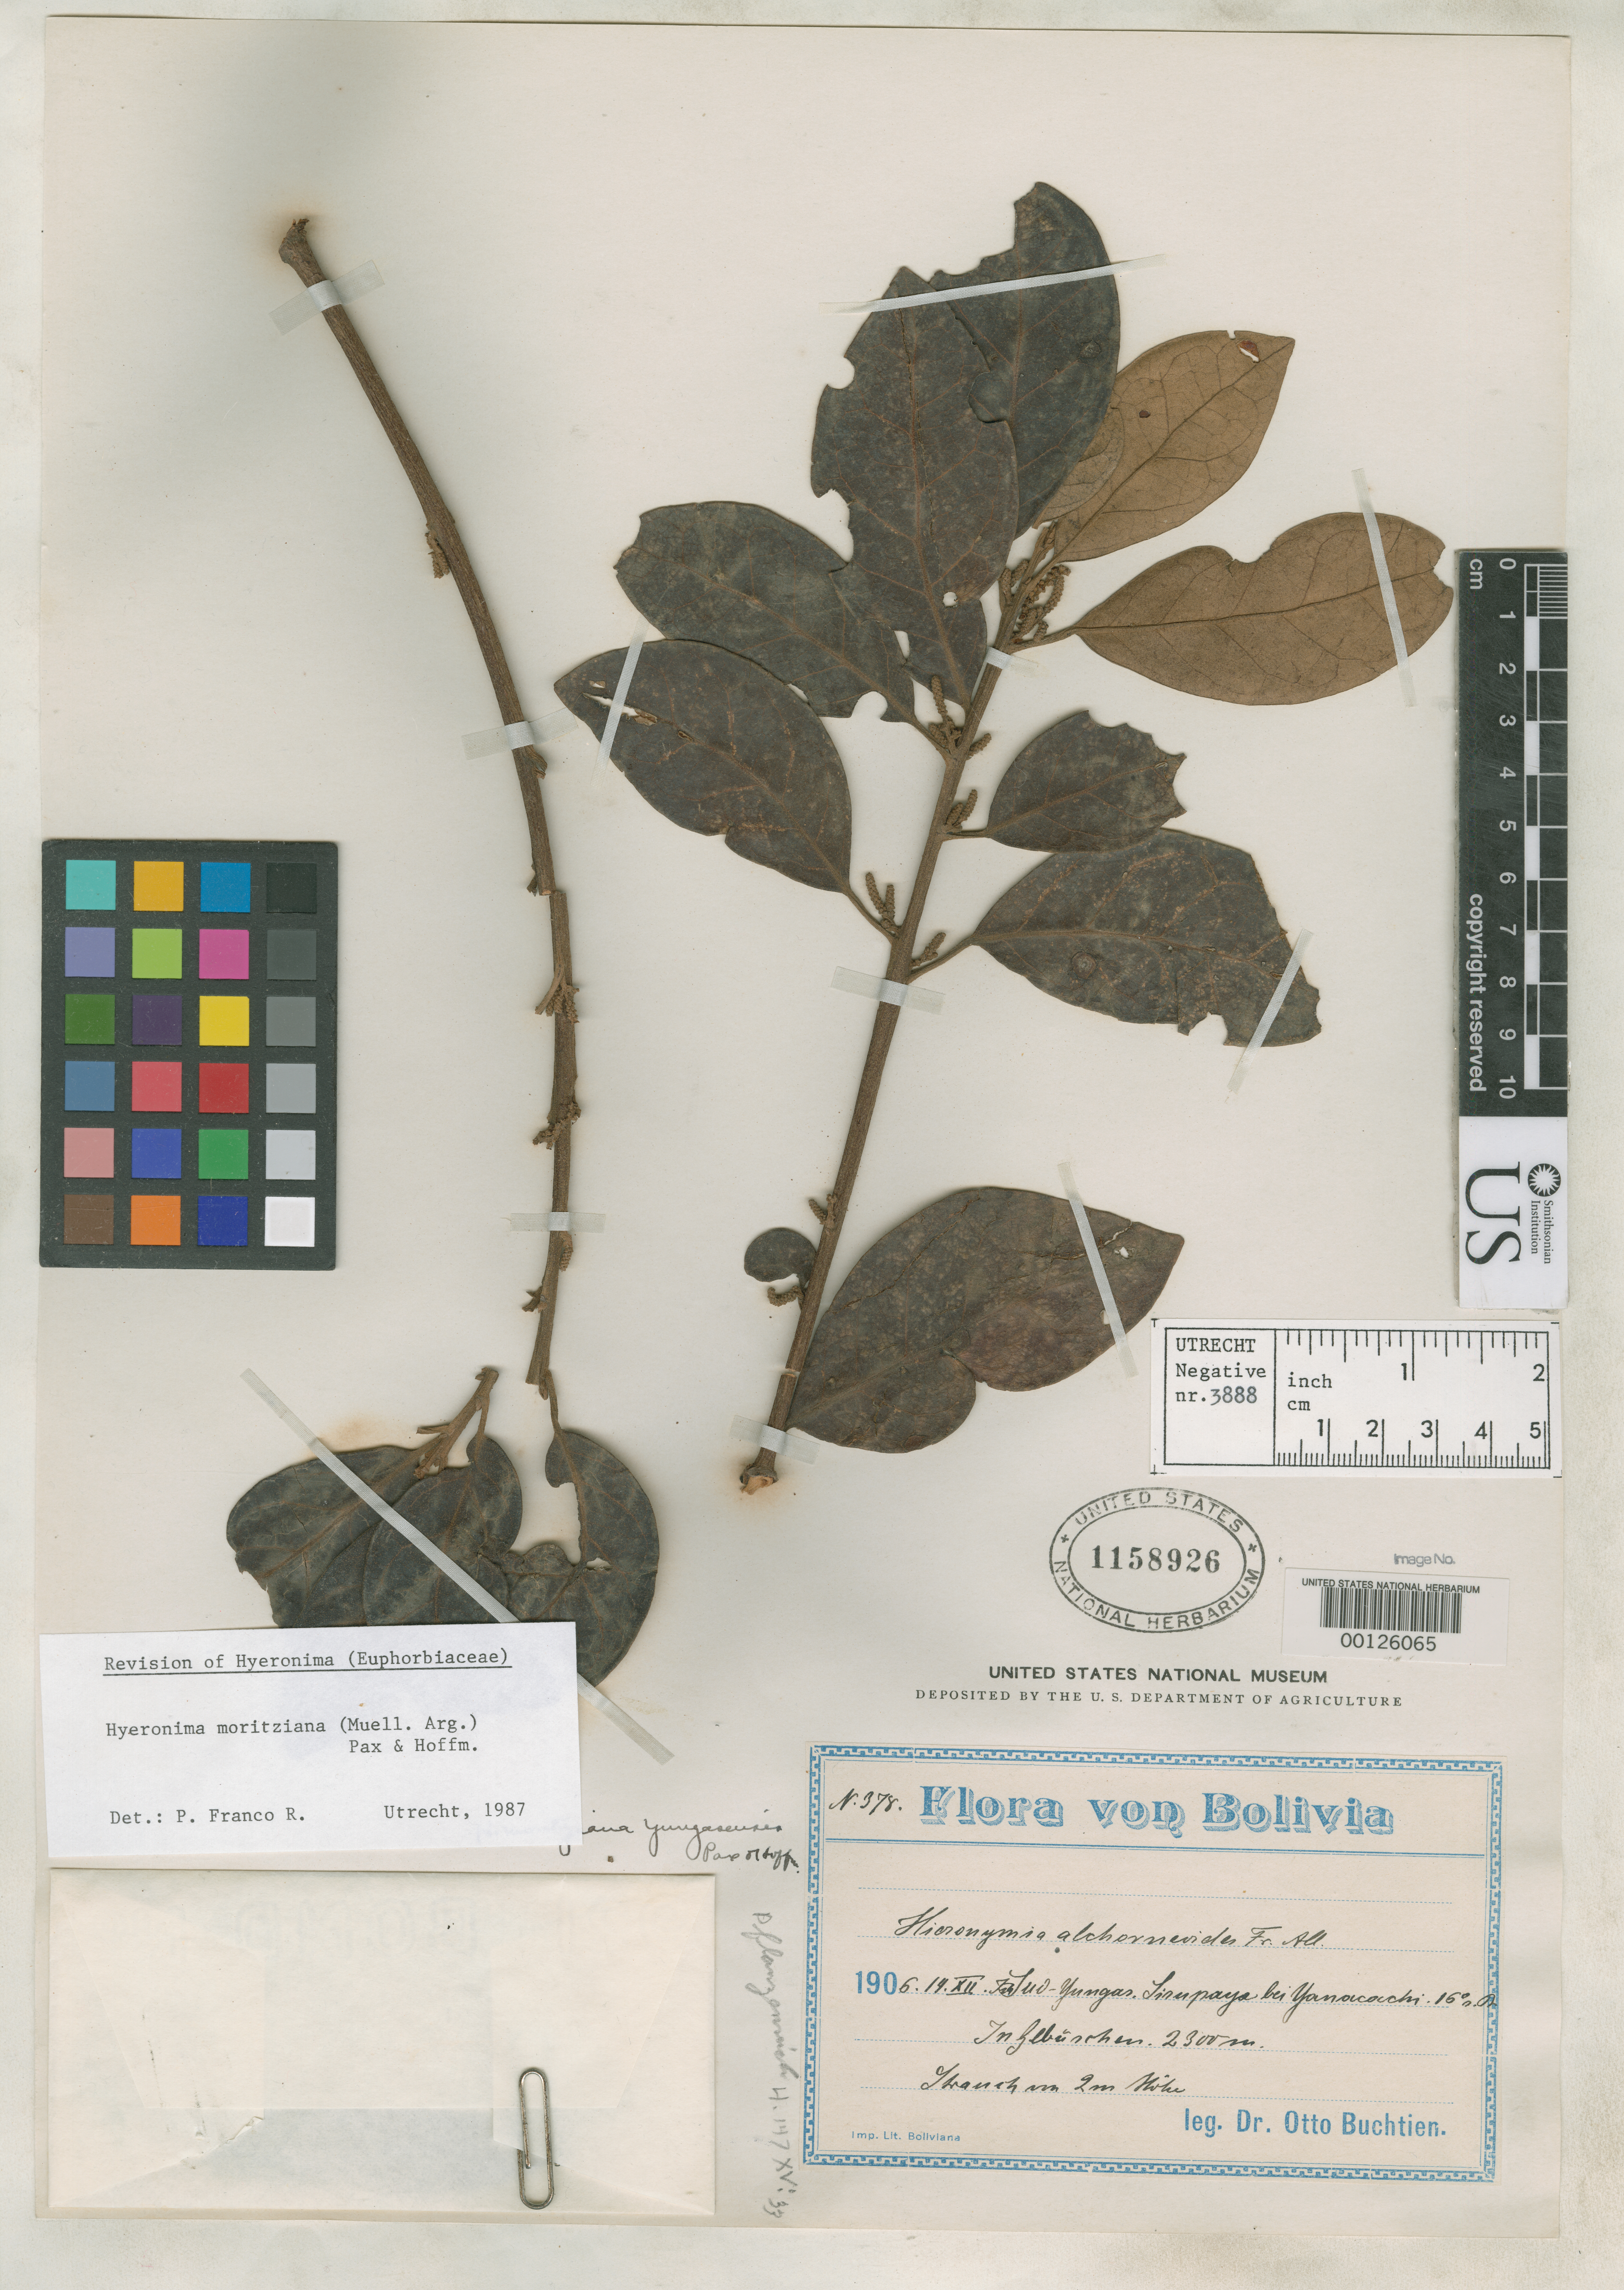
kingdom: Plantae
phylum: Tracheophyta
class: Magnoliopsida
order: Malpighiales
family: Phyllanthaceae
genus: Hieronyma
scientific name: Hieronyma moritziana var. yungasensis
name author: Pax & K. Hoffm. in Engl.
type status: Isotype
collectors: O. Buchtien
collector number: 378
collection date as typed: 14 Dec 1906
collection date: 1906-12-14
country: Bolivia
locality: Yungas.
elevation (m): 2300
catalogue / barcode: US 1158926